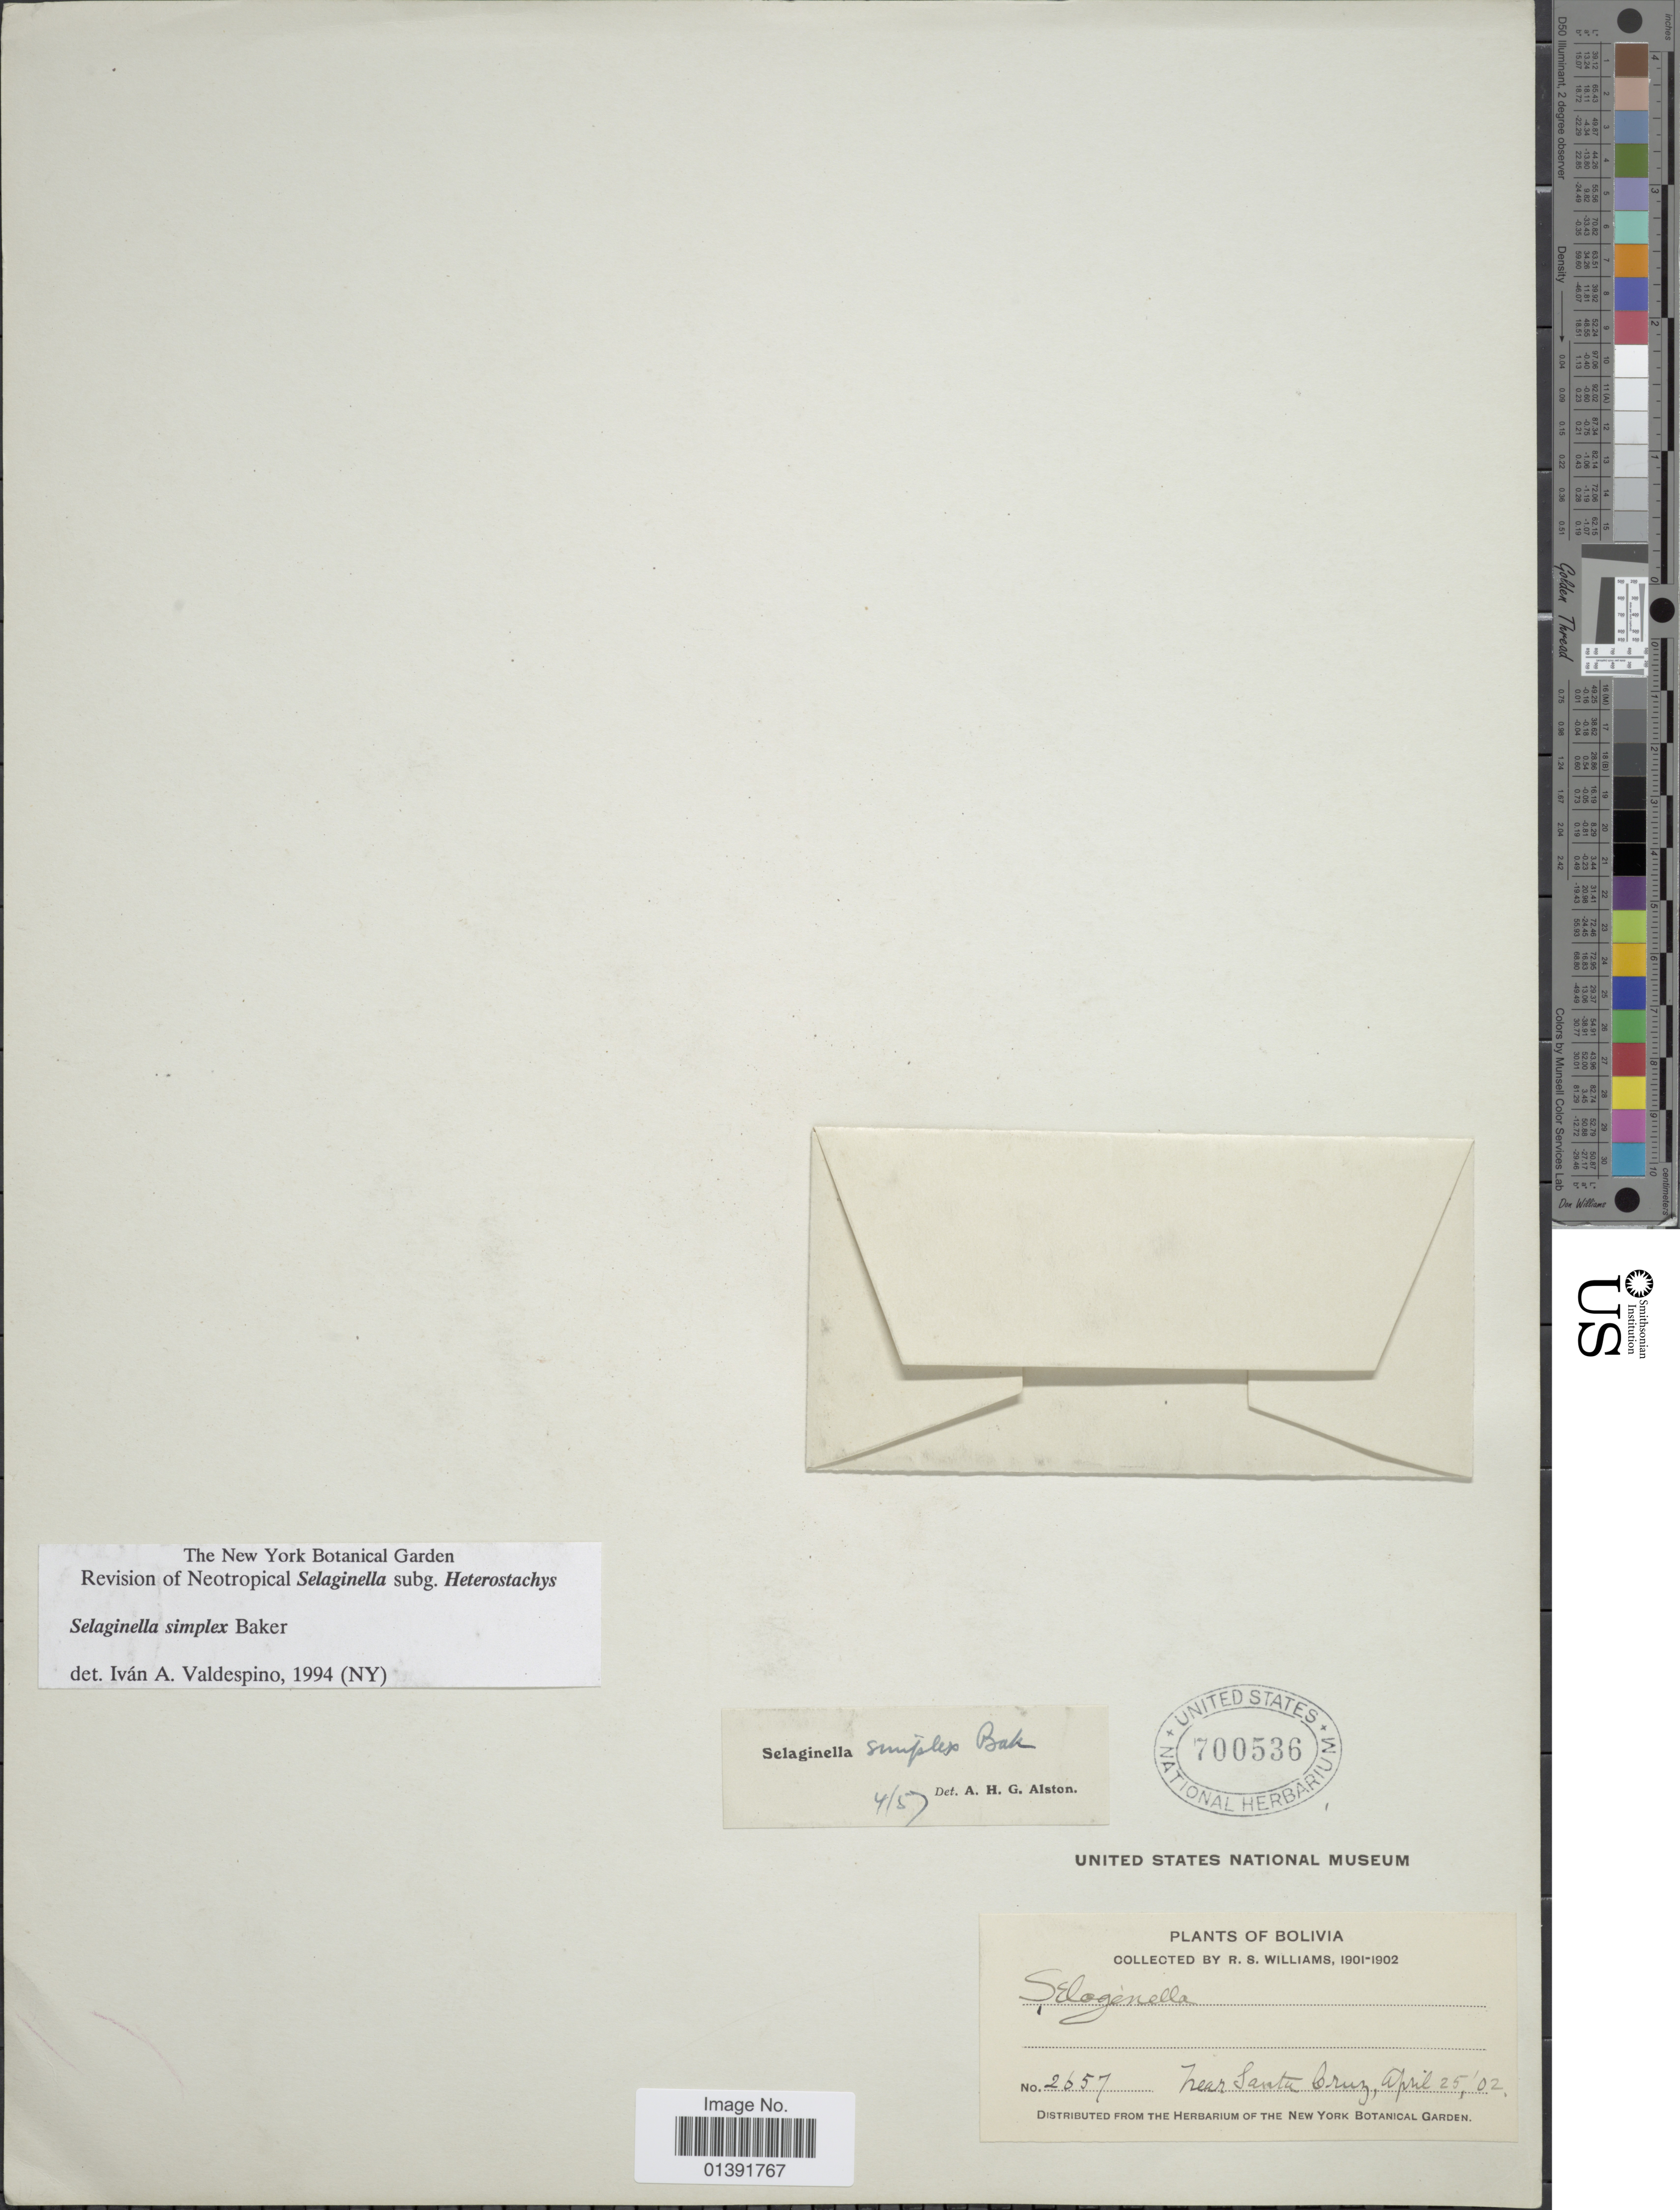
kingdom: Plantae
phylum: Tracheophyta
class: Lycopodiopsida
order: Selaginellales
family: Selaginellaceae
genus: Selaginella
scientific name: Selaginella simplex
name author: Baker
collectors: R. S. Williams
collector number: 2657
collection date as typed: Apr. 25, '02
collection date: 1902-04-25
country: Bolivia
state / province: La Paz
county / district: Franz Tamayo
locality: Near Santa Cruz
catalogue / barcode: US 700536